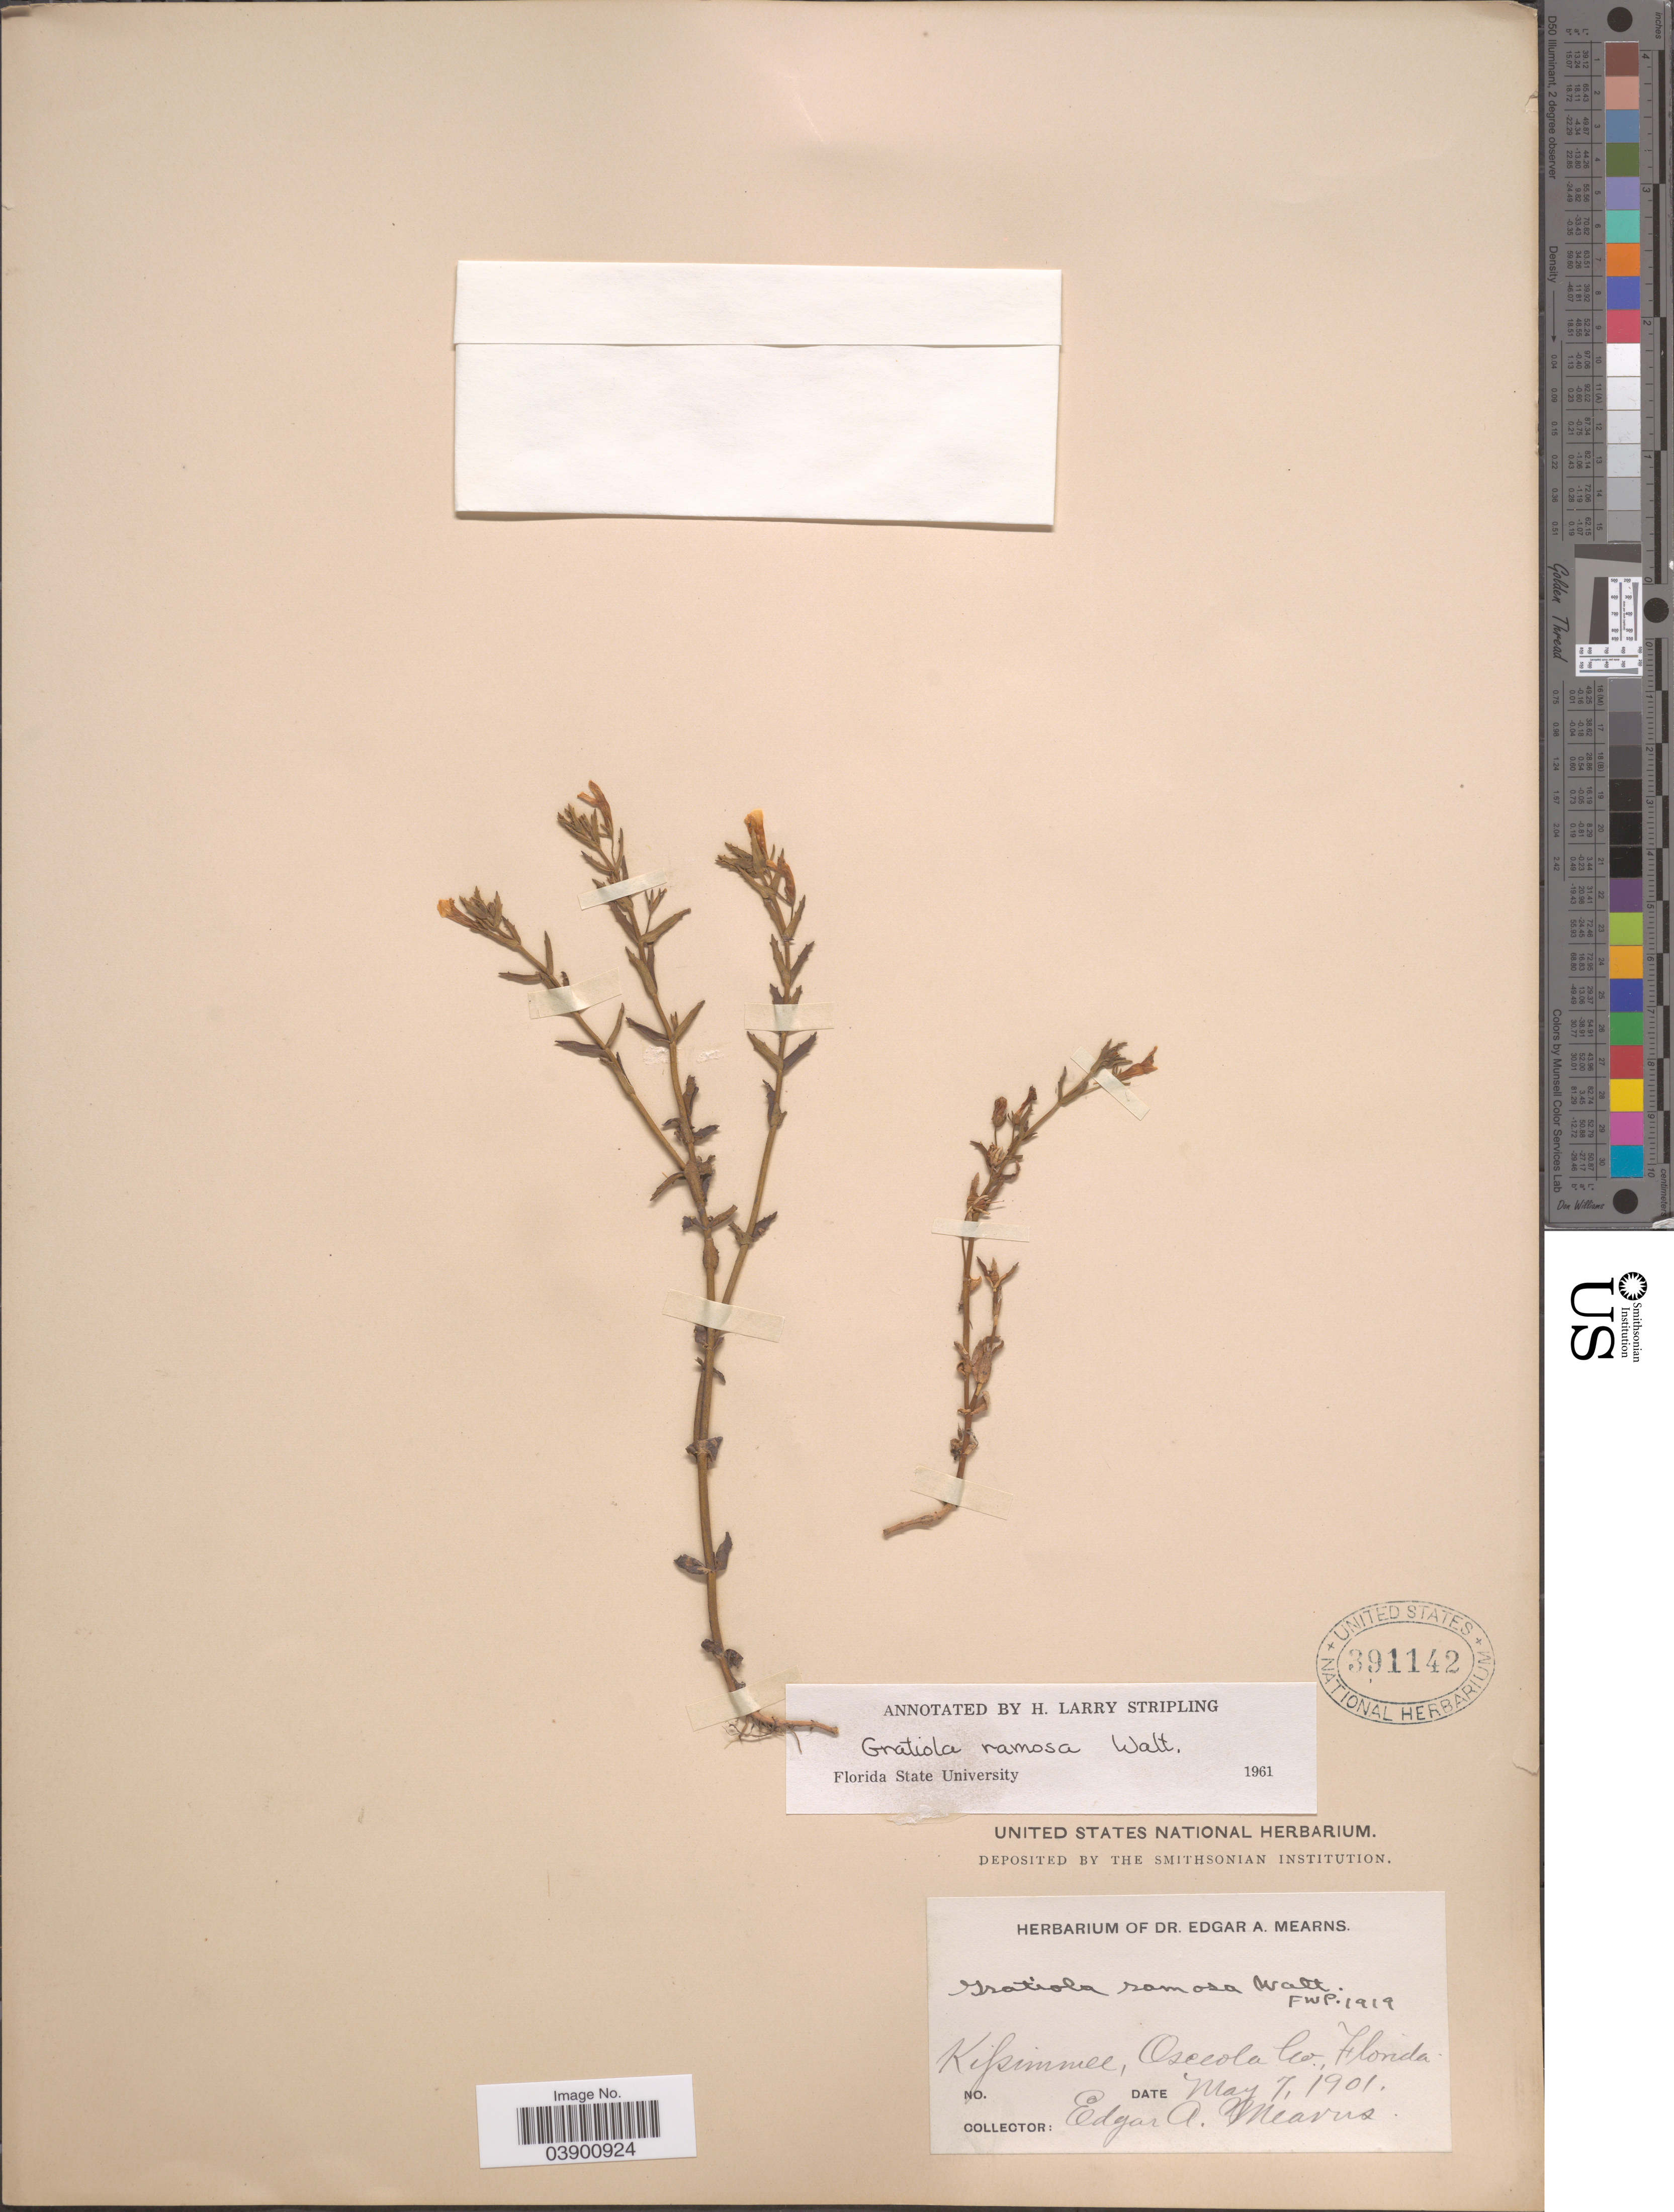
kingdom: Plantae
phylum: Tracheophyta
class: Magnoliopsida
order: Lamiales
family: Plantaginaceae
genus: Gratiola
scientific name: Gratiola ramosa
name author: Walter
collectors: E. A. Mearns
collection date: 1901-05-07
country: United States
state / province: Florida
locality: Kissimmee, Osecola Co.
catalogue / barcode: US 391142